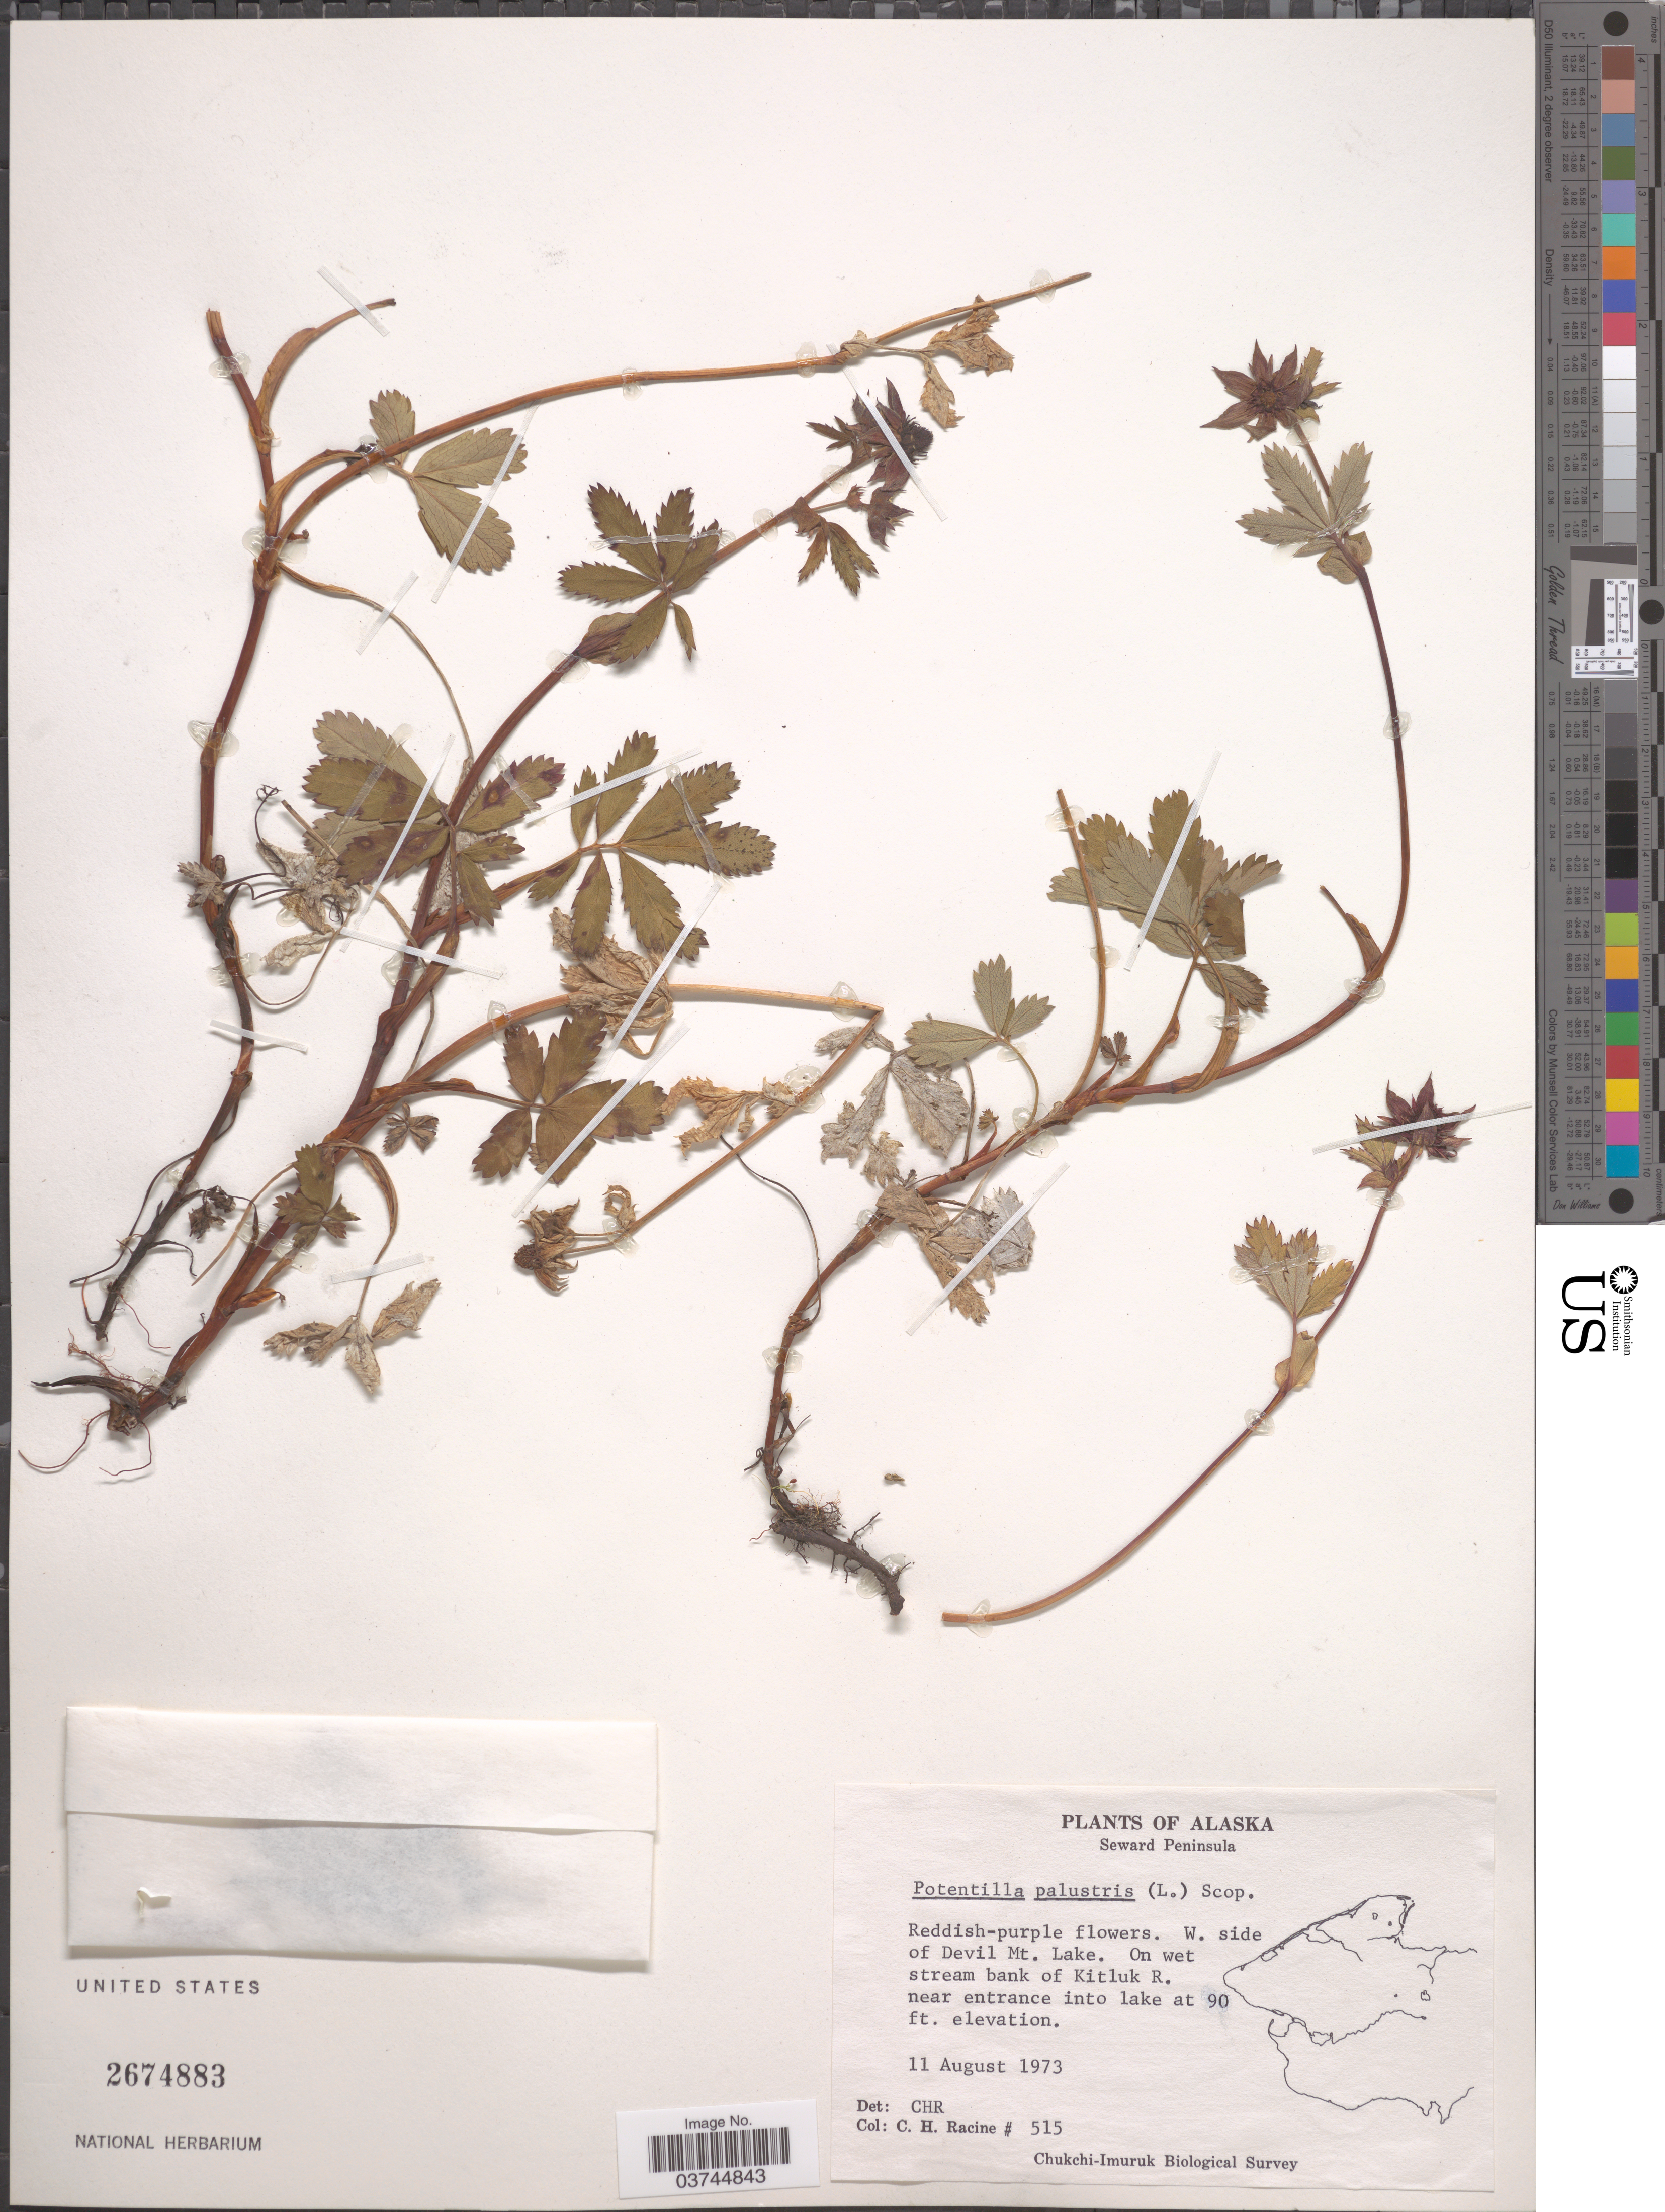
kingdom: Plantae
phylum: Tracheophyta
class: Magnoliopsida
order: Rosales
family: Rosaceae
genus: Comarum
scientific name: Comarum palustre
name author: L.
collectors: C. Racine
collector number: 515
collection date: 1973-08-11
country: United States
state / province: Alaska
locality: Seward Peninsula. W. side of Devil Mt. Lake. On wet stream bank of Kitluk R. near entrance into lake.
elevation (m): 27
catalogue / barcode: US 2674883